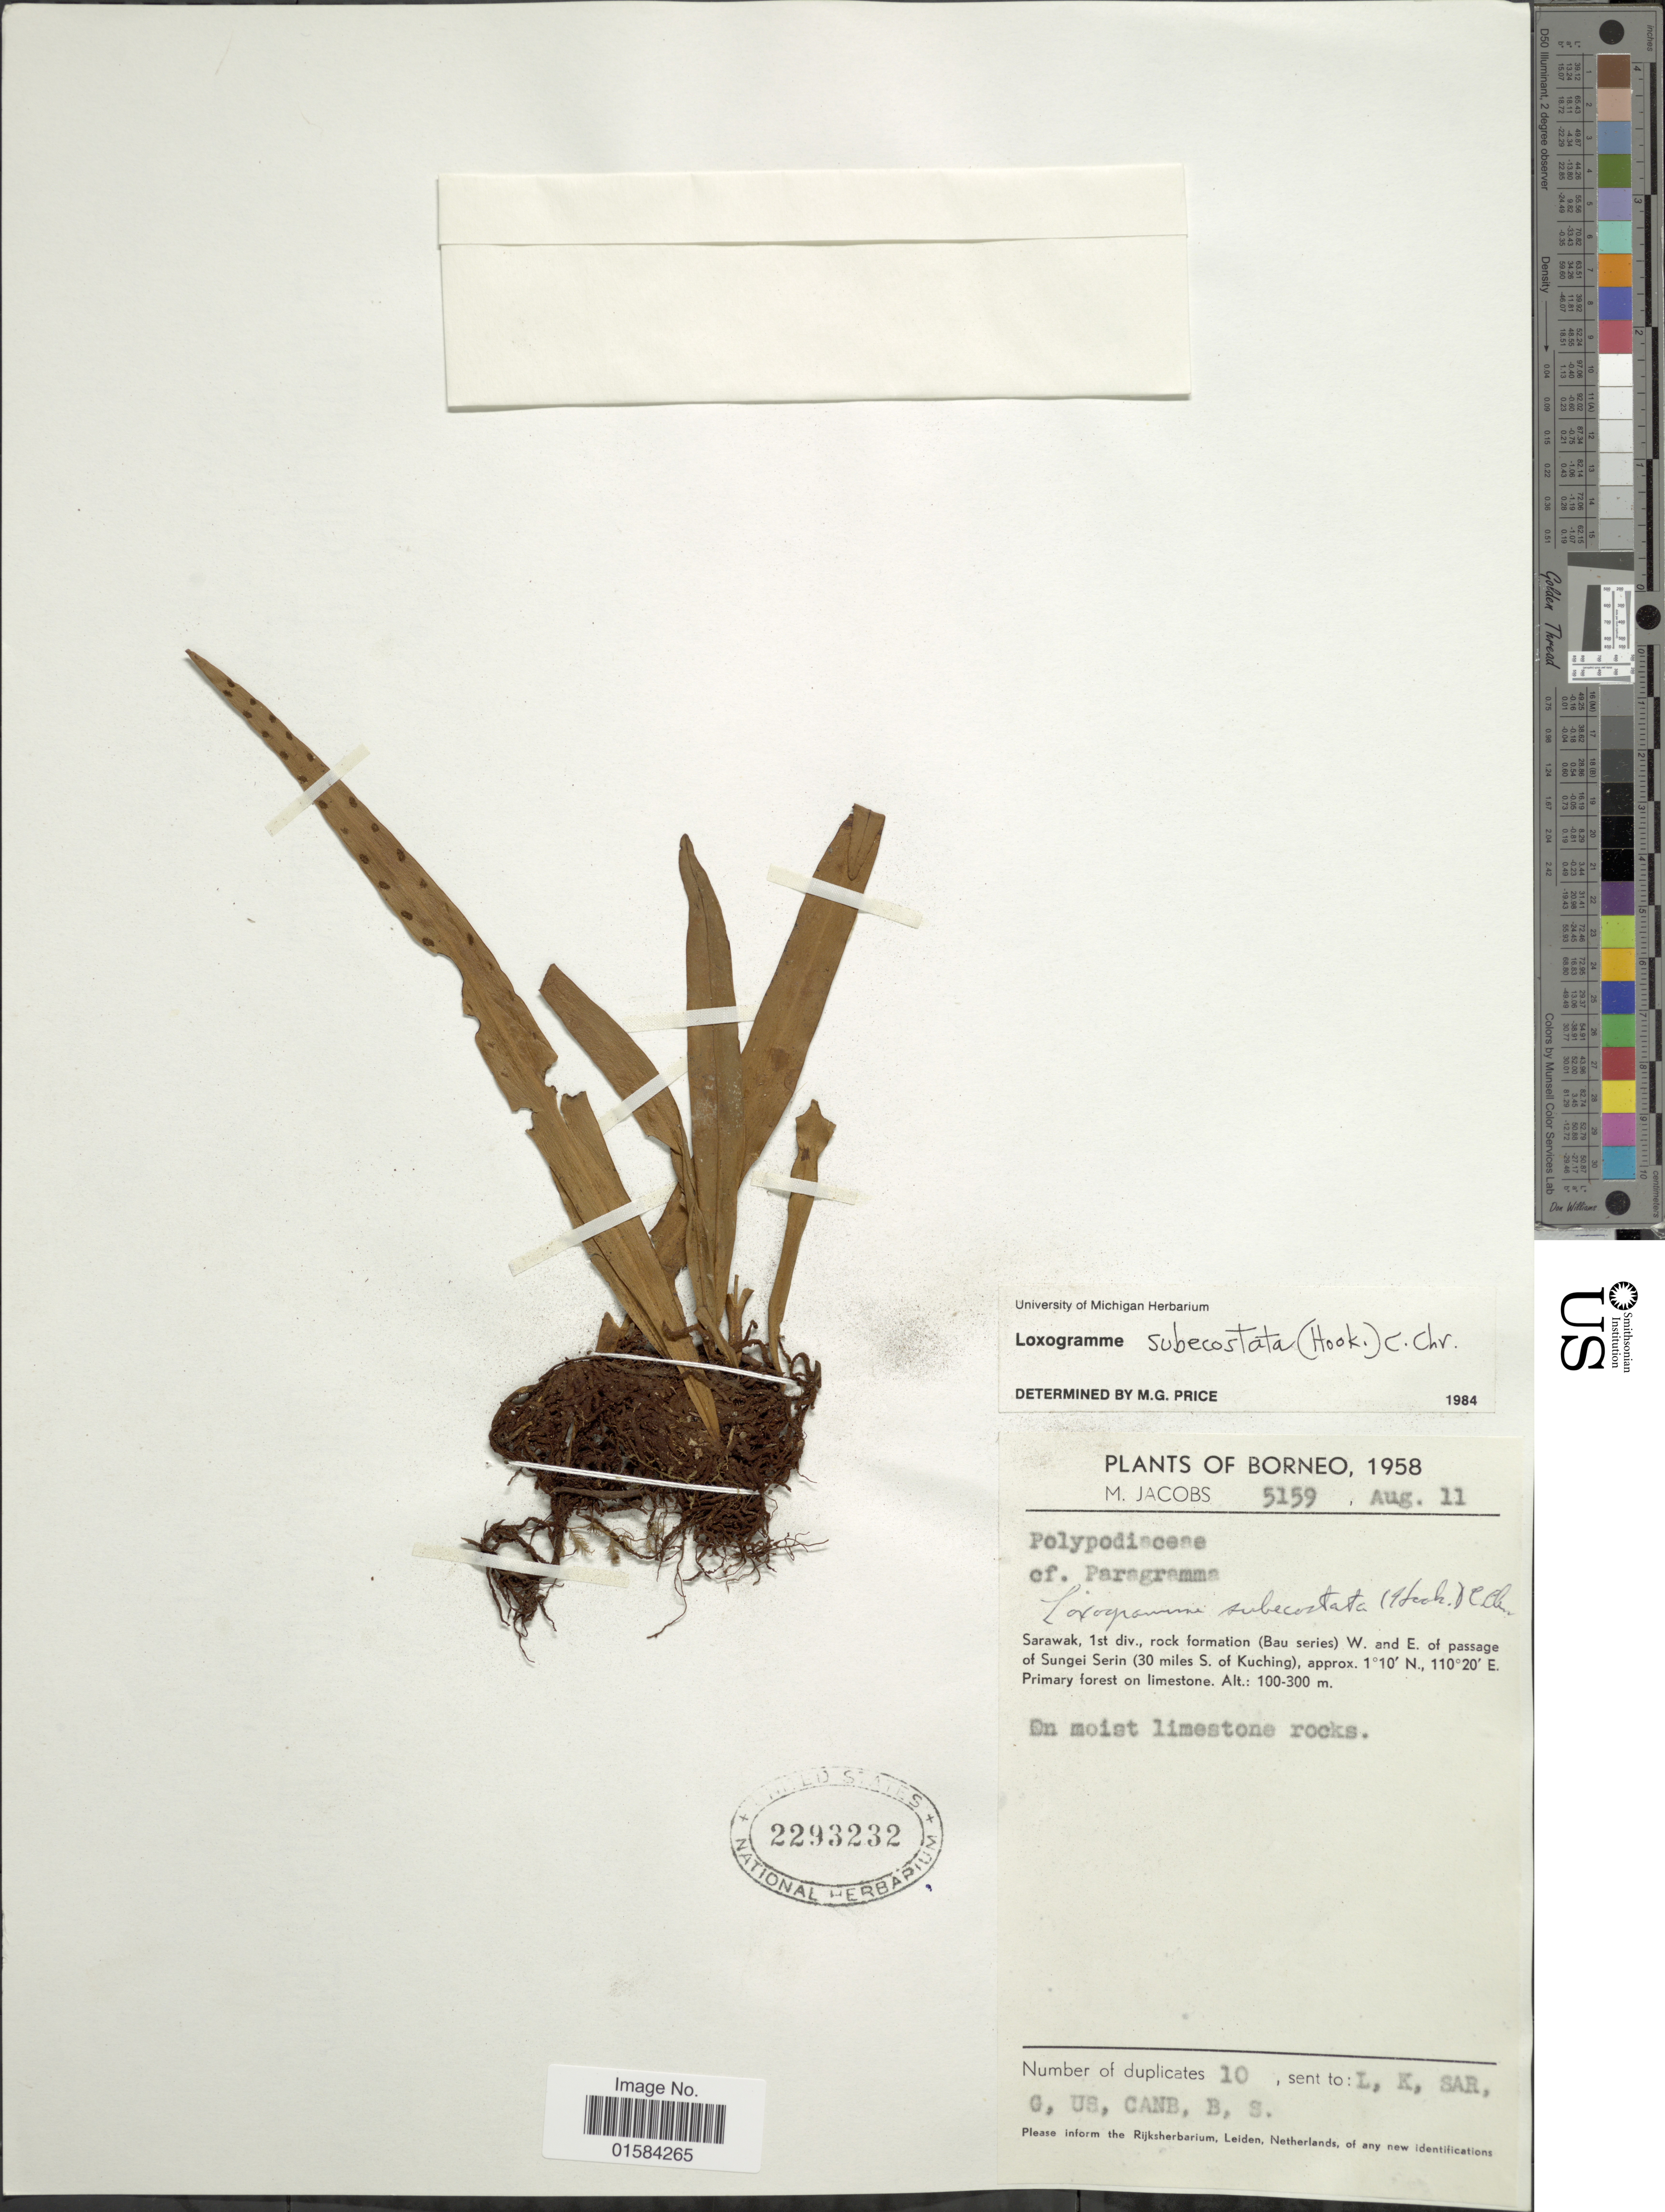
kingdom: Plantae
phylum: Tracheophyta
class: Polypodiopsida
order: Polypodiales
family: Polypodiaceae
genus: Loxogramme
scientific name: Loxogramme subecostata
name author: (Hook.) C. Chr.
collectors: M. Jacobs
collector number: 5159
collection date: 1958-08-11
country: Malaysia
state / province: Sarawak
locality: Borneo, Sarawak, 1st div., rock formation (Bau series) W. and E. of passage of Sungei Serin (30 miles S. of Kuching)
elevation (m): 100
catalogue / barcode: US 2293232